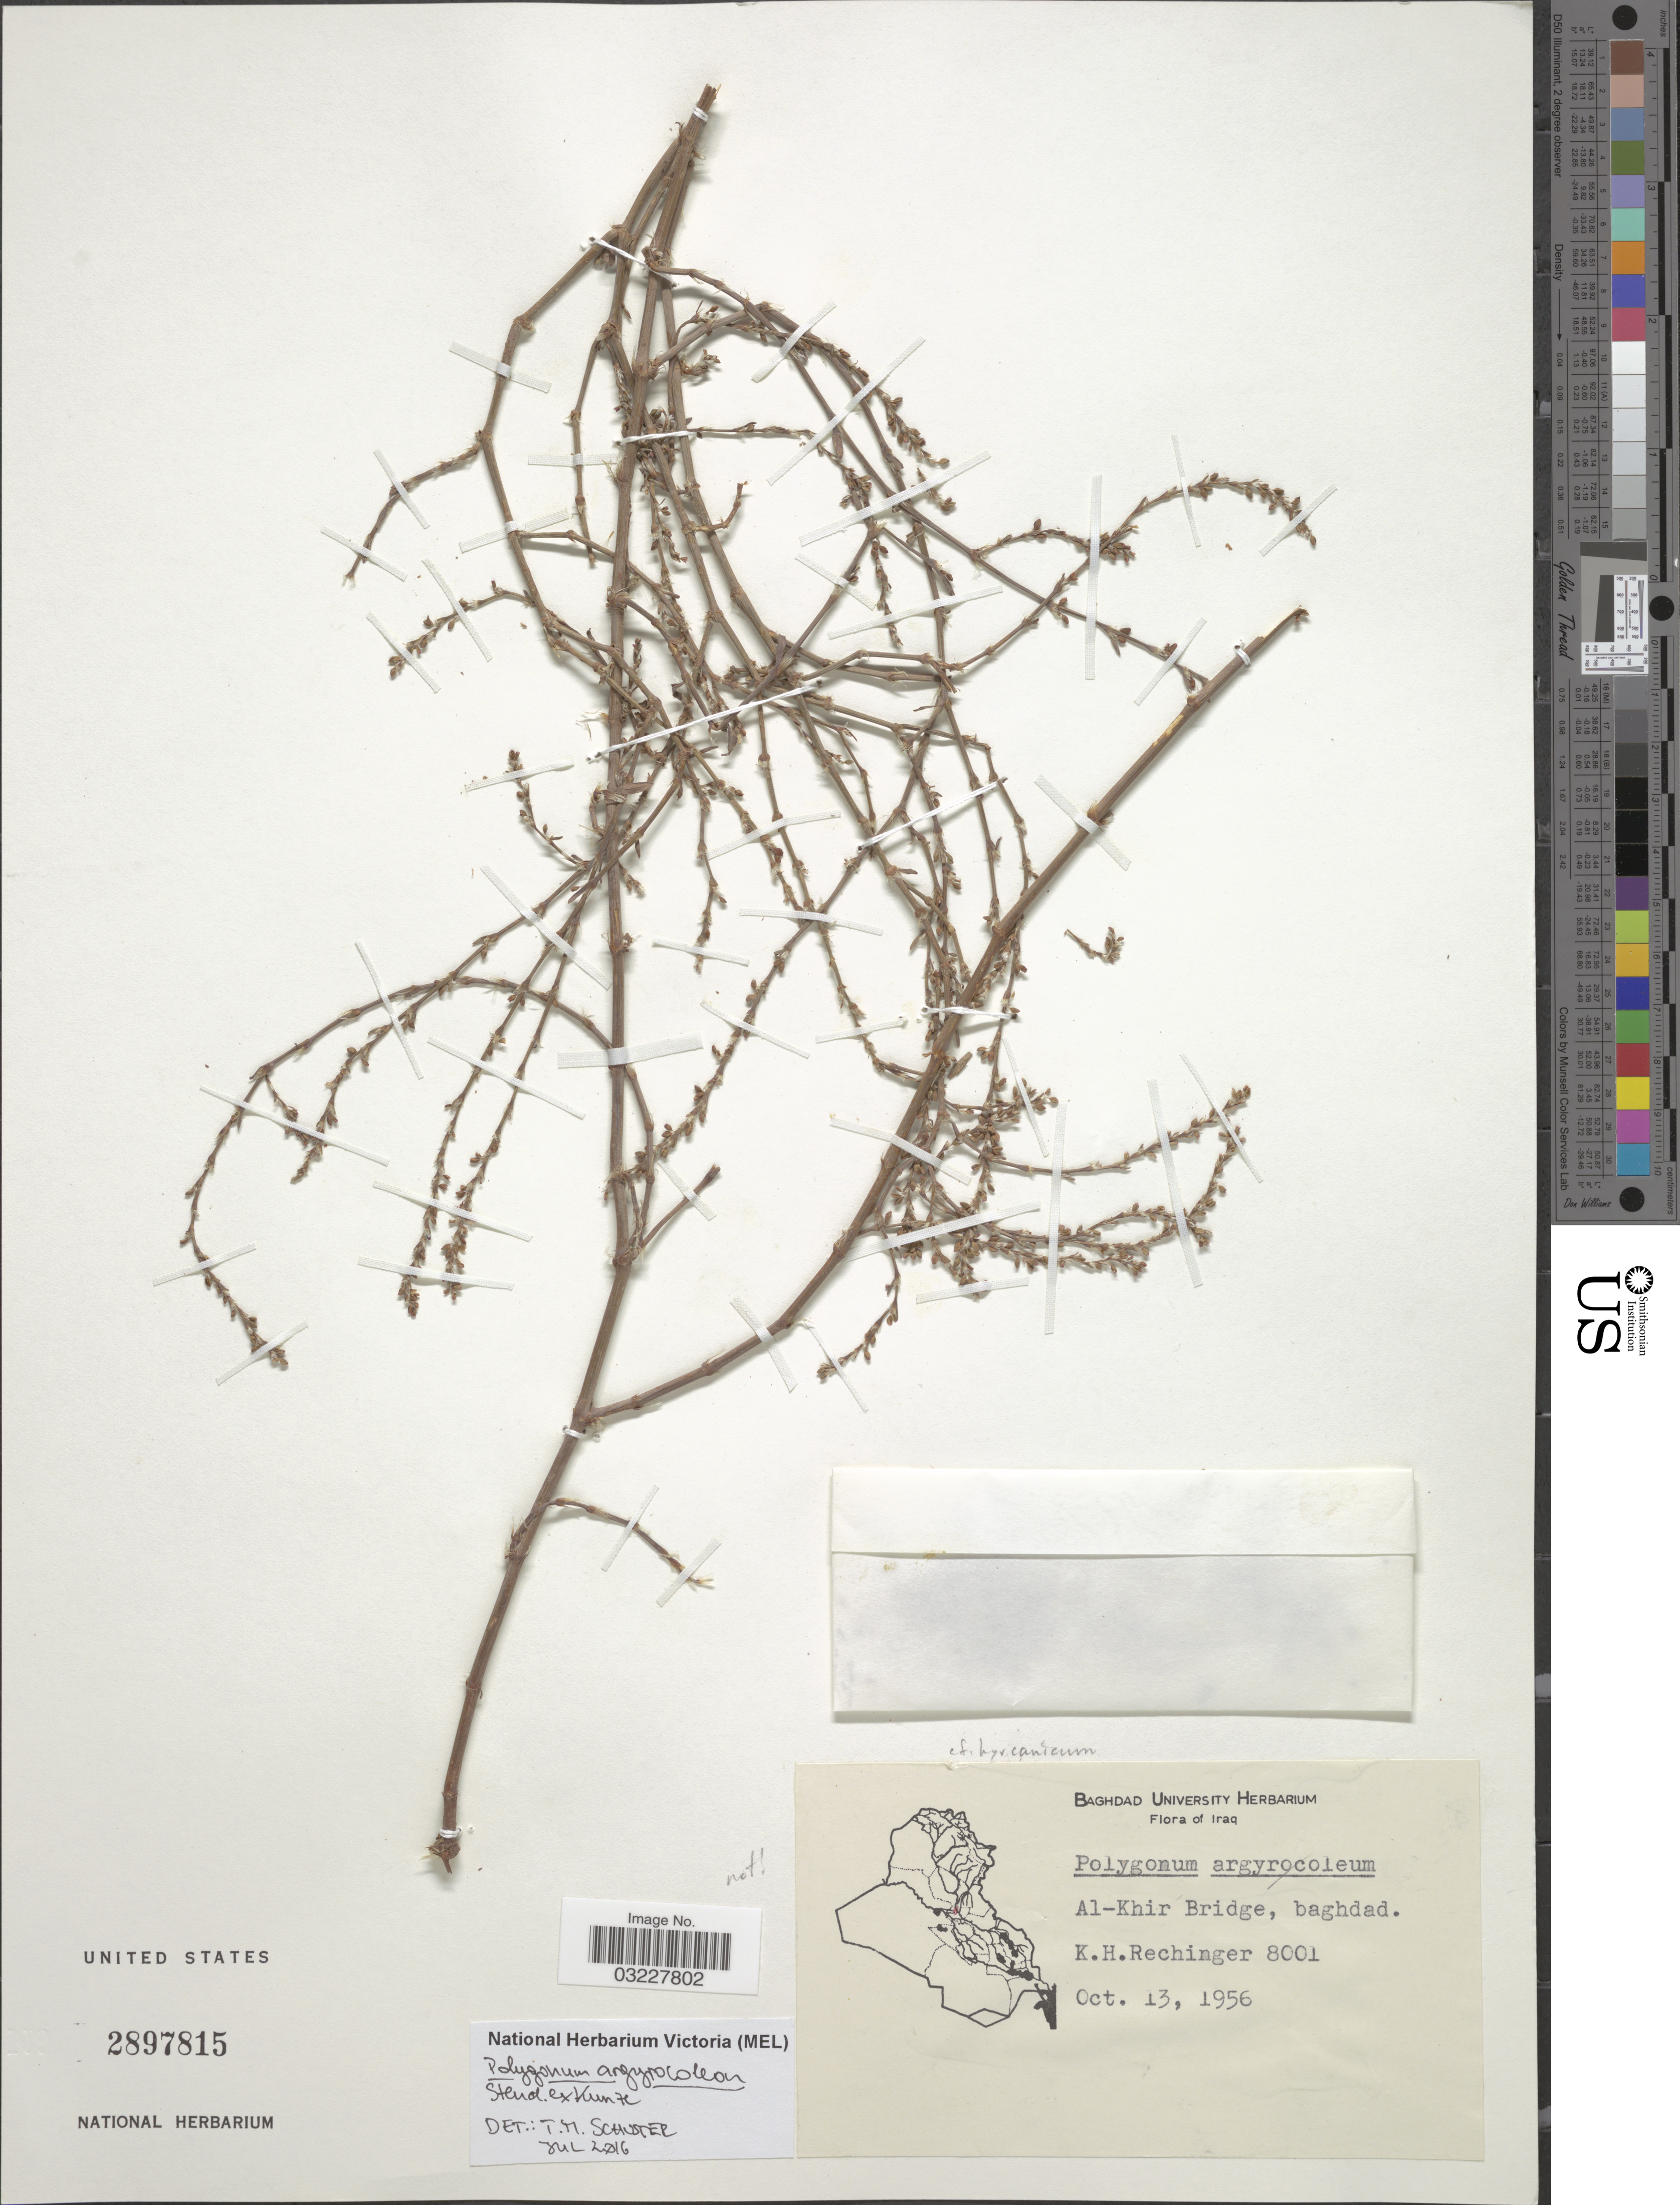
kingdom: Plantae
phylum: Tracheophyta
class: Magnoliopsida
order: Caryophyllales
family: Polygonaceae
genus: Polygonum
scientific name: Polygonum argyrocoleon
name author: Steud. ex Kunze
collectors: K. H. Rechinger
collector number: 8001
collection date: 1956-10-13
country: Iraq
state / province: Baghdad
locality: Al-Khir Bridge.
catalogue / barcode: US 2897815